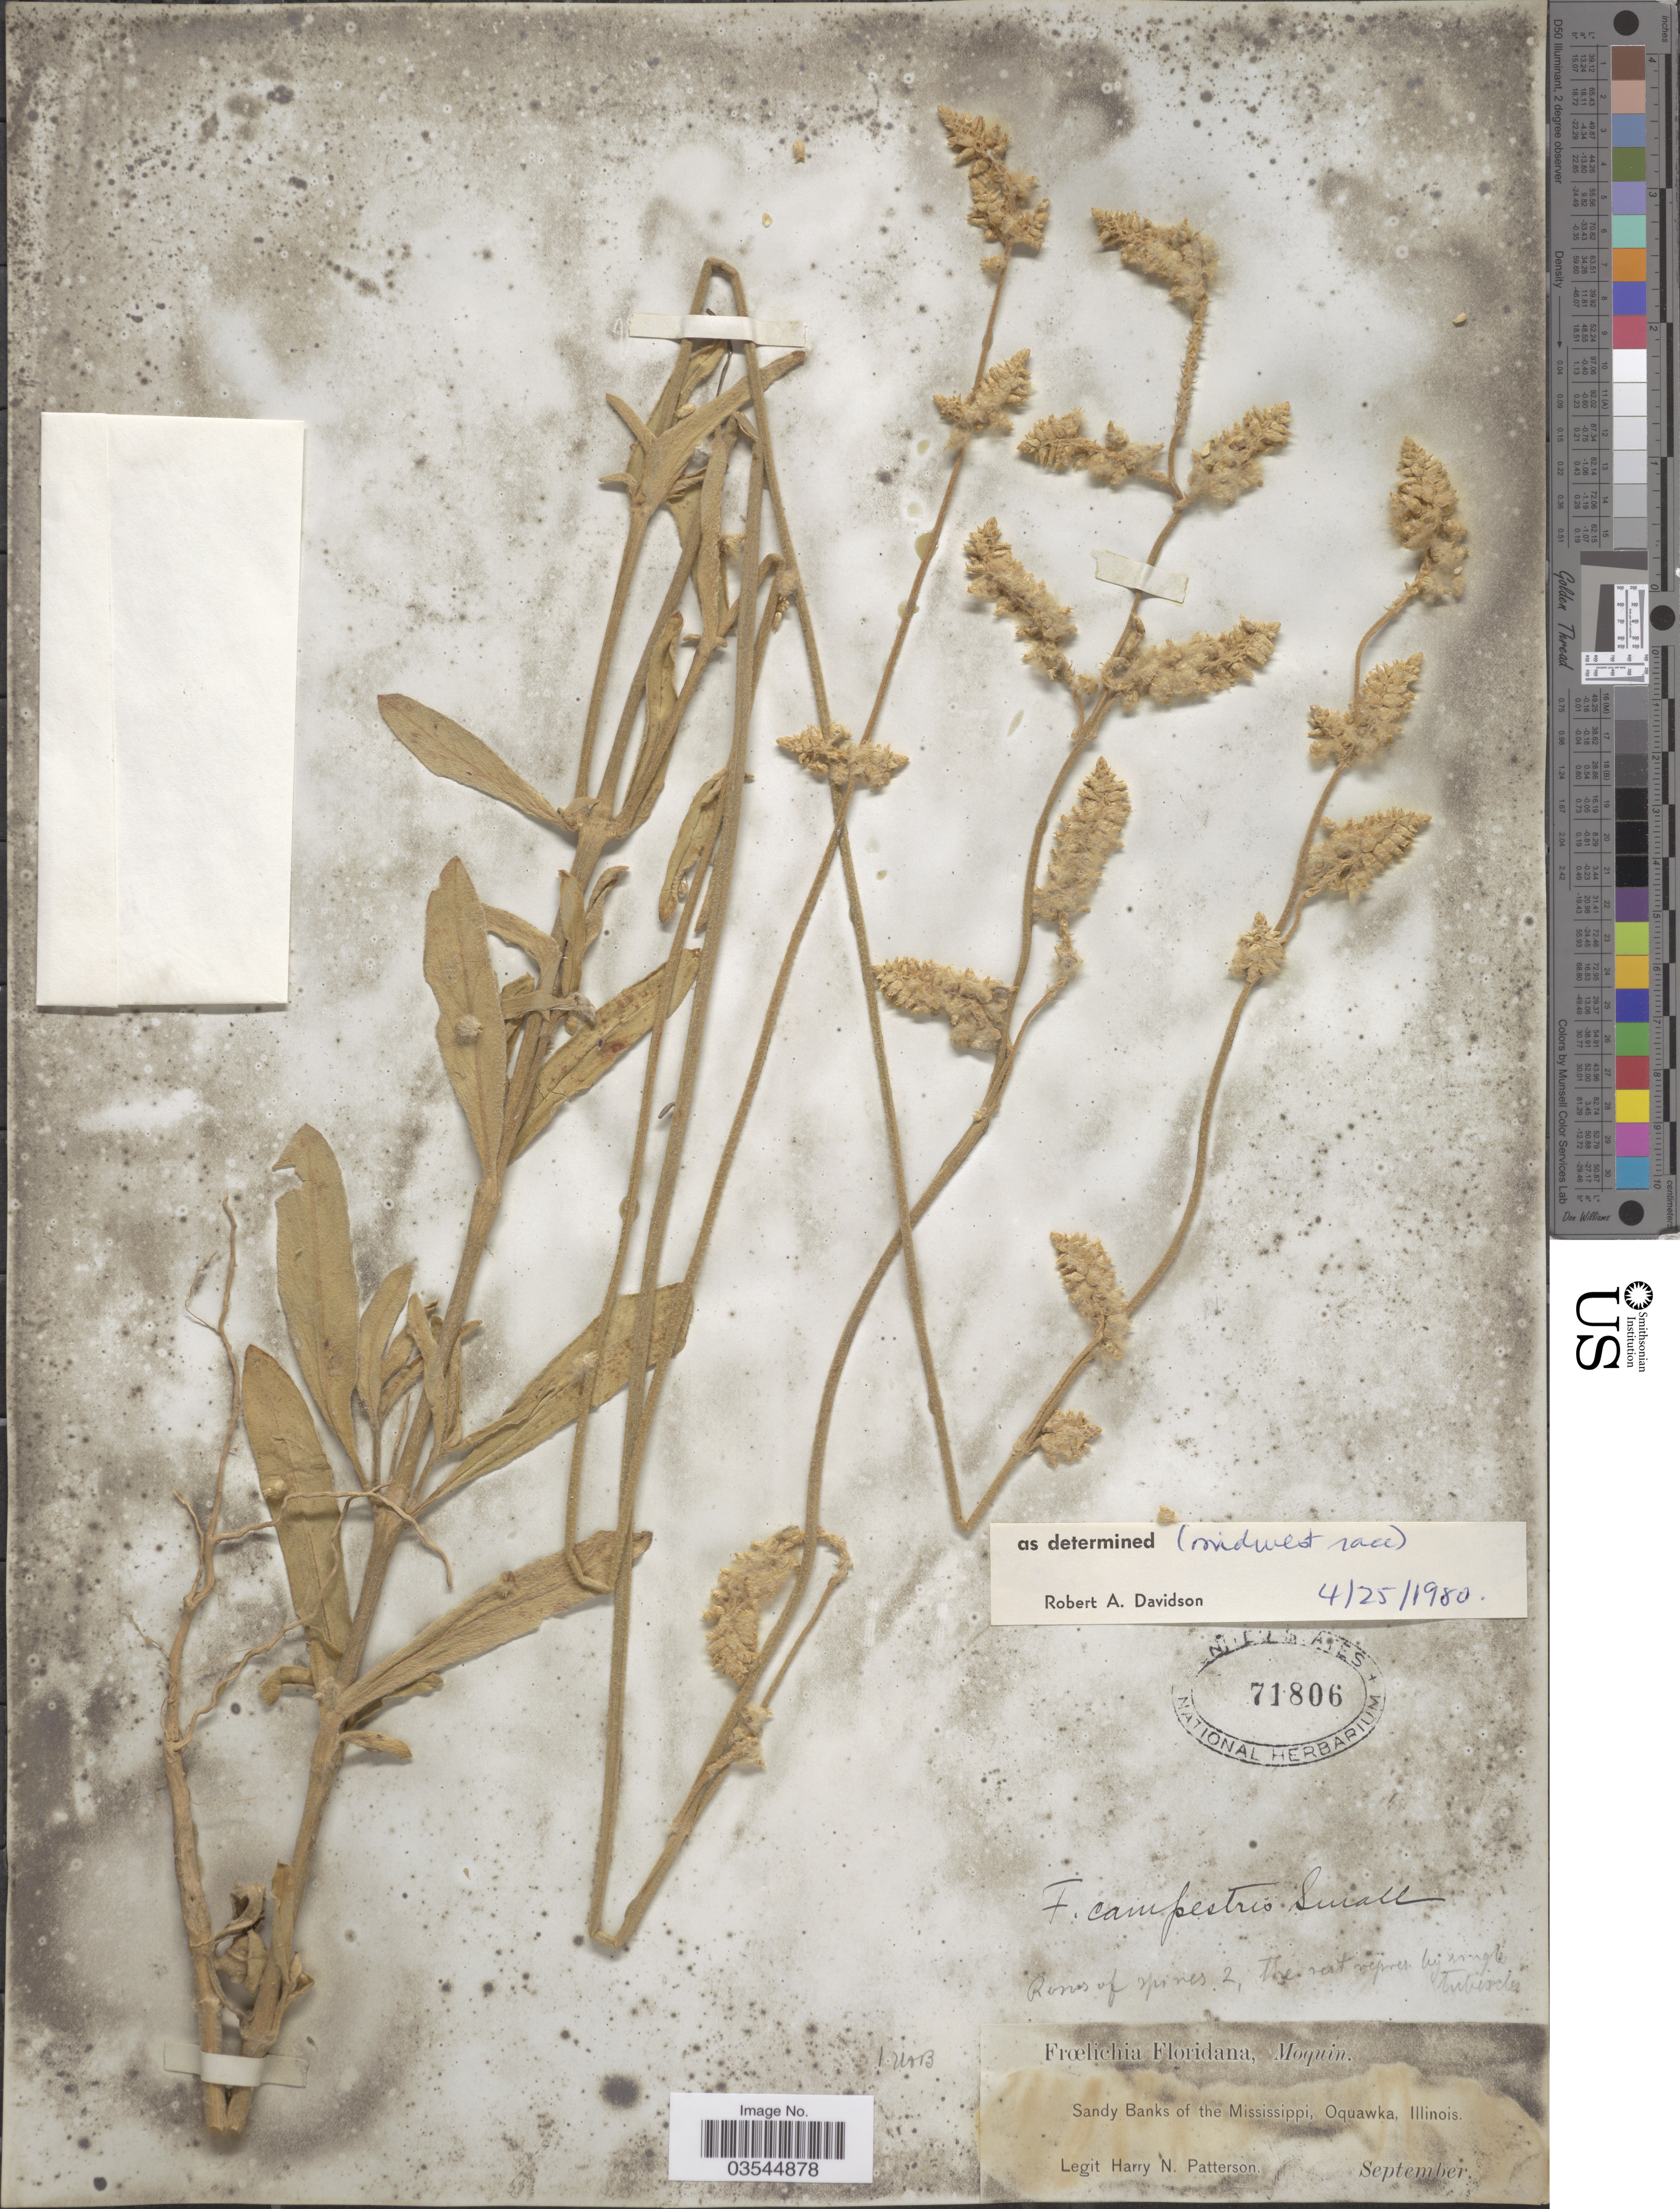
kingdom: Plantae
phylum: Tracheophyta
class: Magnoliopsida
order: Caryophyllales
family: Amaranthaceae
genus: Froelichia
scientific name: Froelichia floridana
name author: (Nutt.) Moq.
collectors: H. N. Patterson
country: United States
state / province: Illinois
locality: Sandy Banks of the Mississippi, Oquawka.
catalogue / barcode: US 71806